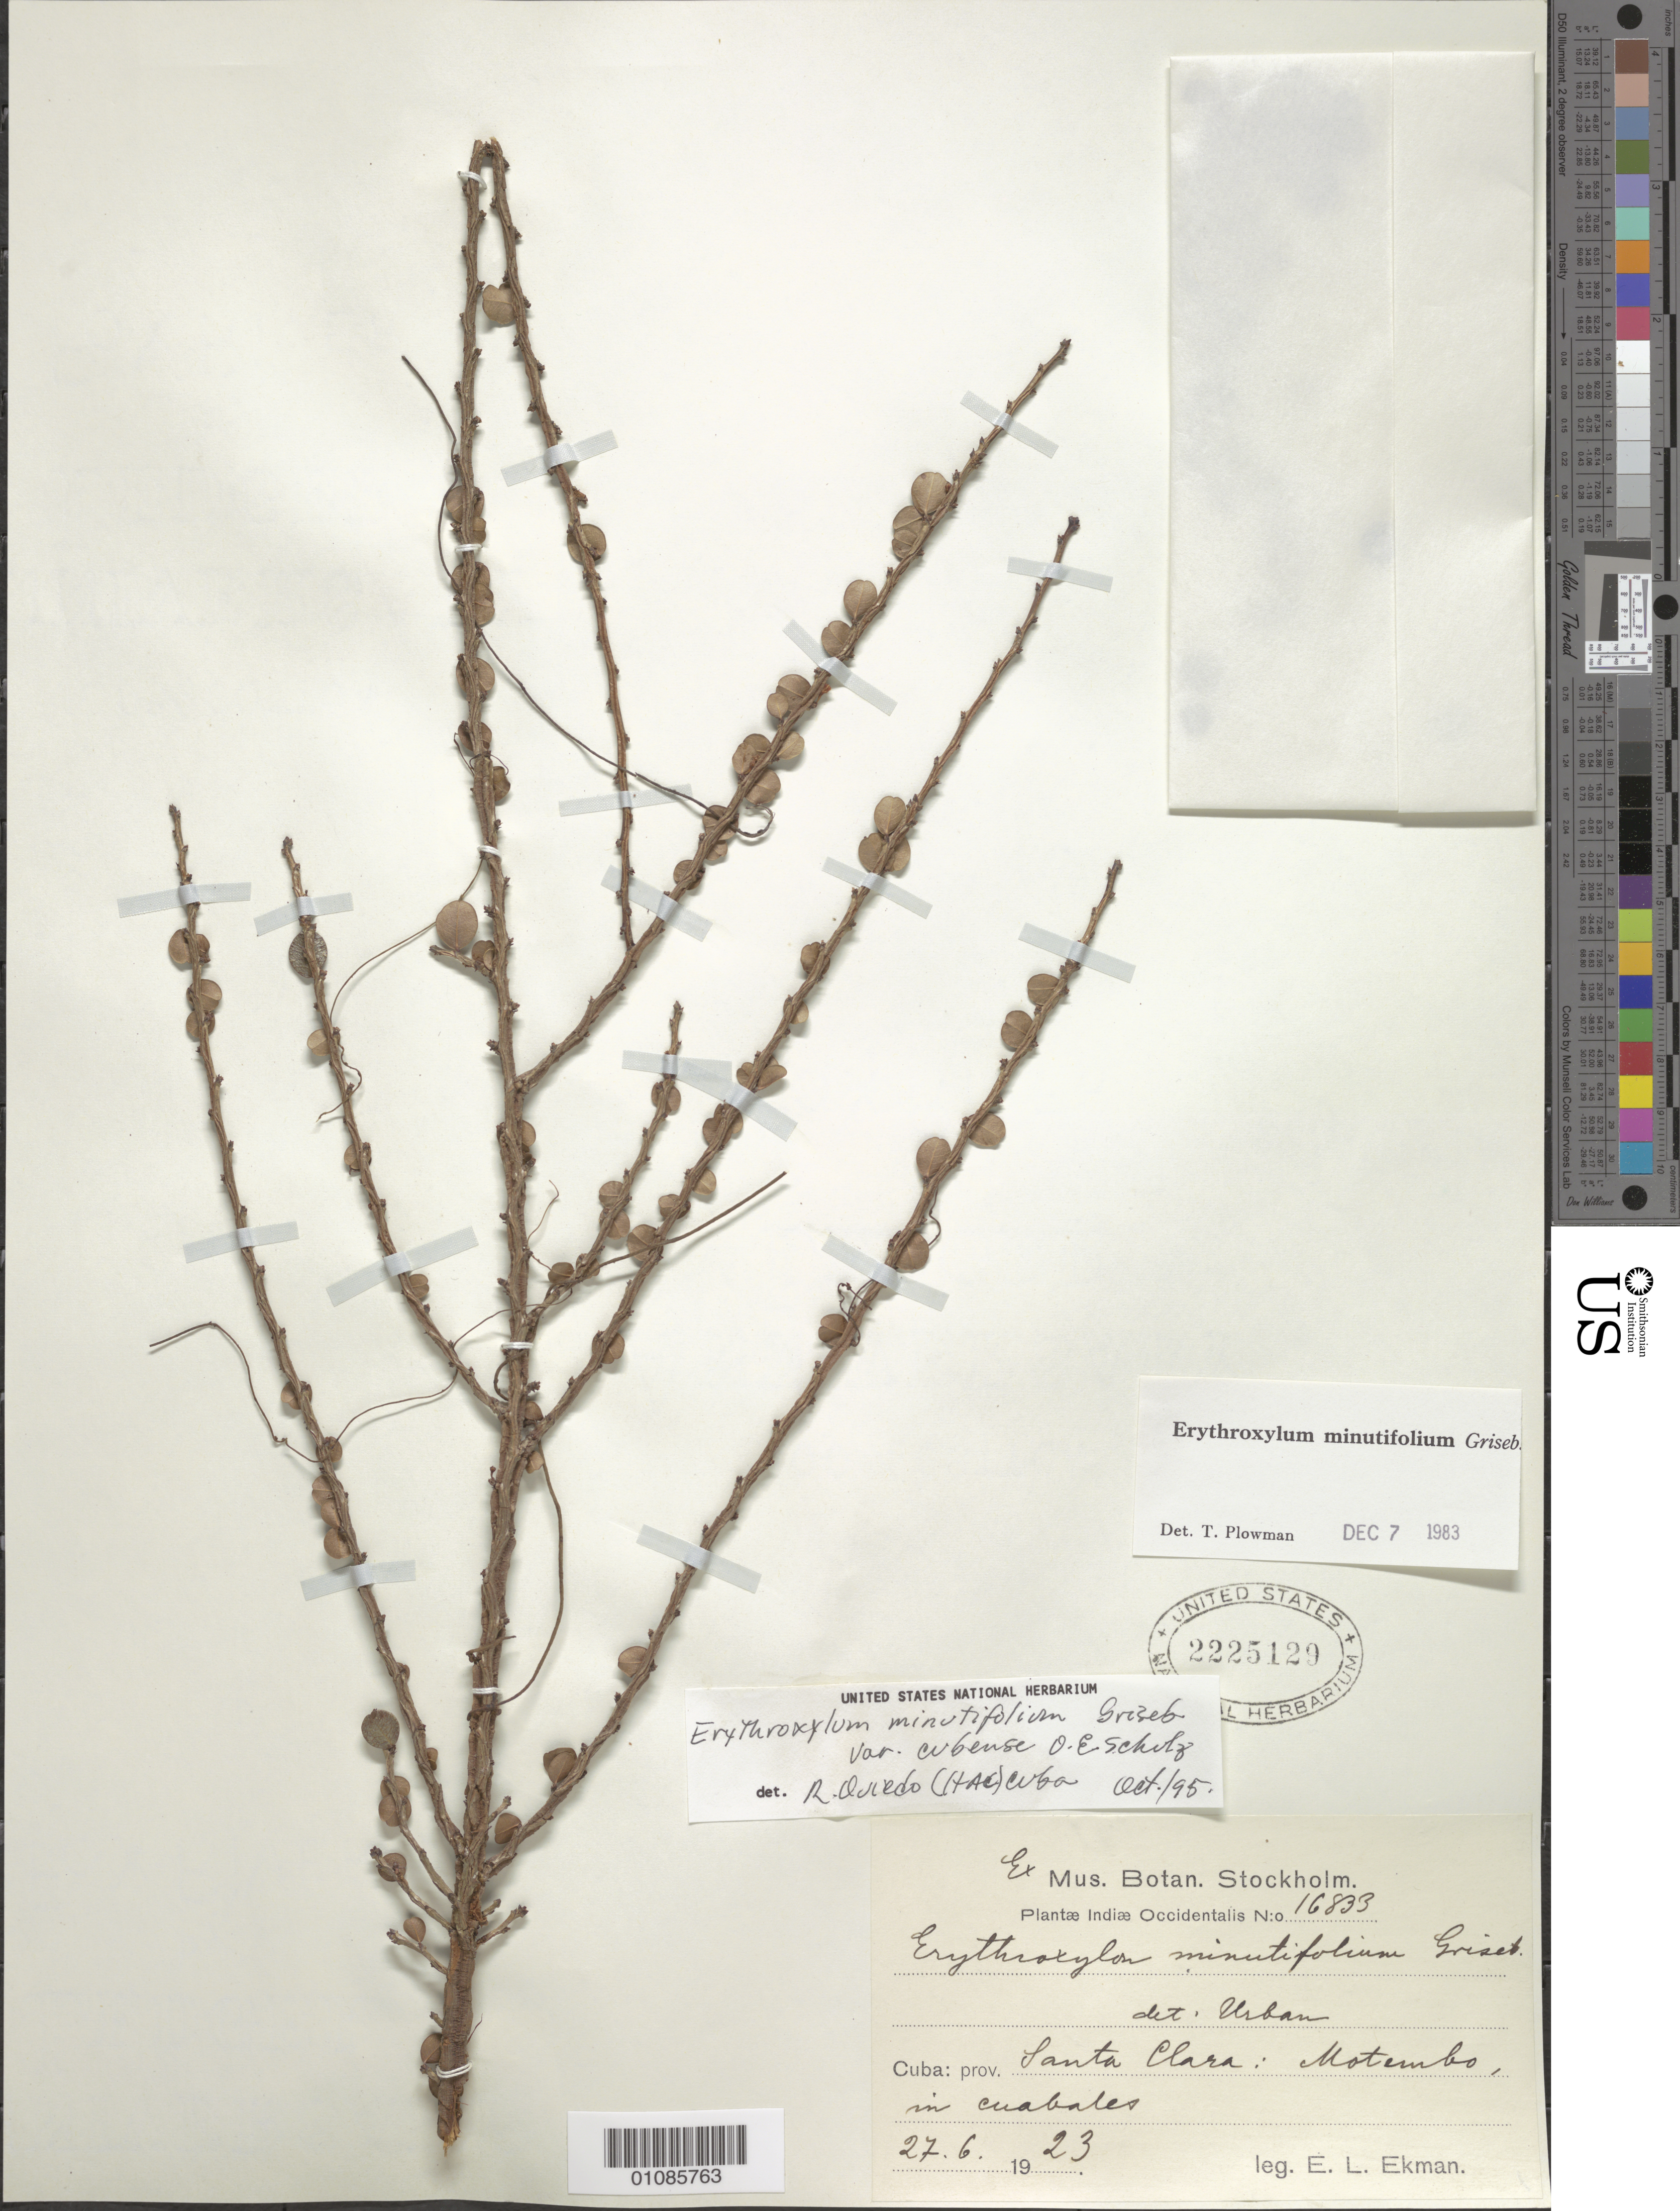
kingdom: Plantae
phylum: Tracheophyta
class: Magnoliopsida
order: Malpighiales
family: Erythroxylaceae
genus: Erythroxylum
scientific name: Erythroxylum minutifolium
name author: Griseb.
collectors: E. L. Ekman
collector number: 16833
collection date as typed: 27 Jun 1923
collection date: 1923-06-27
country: Cuba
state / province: La Habana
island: Cuba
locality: La Habana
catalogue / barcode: US 2225129